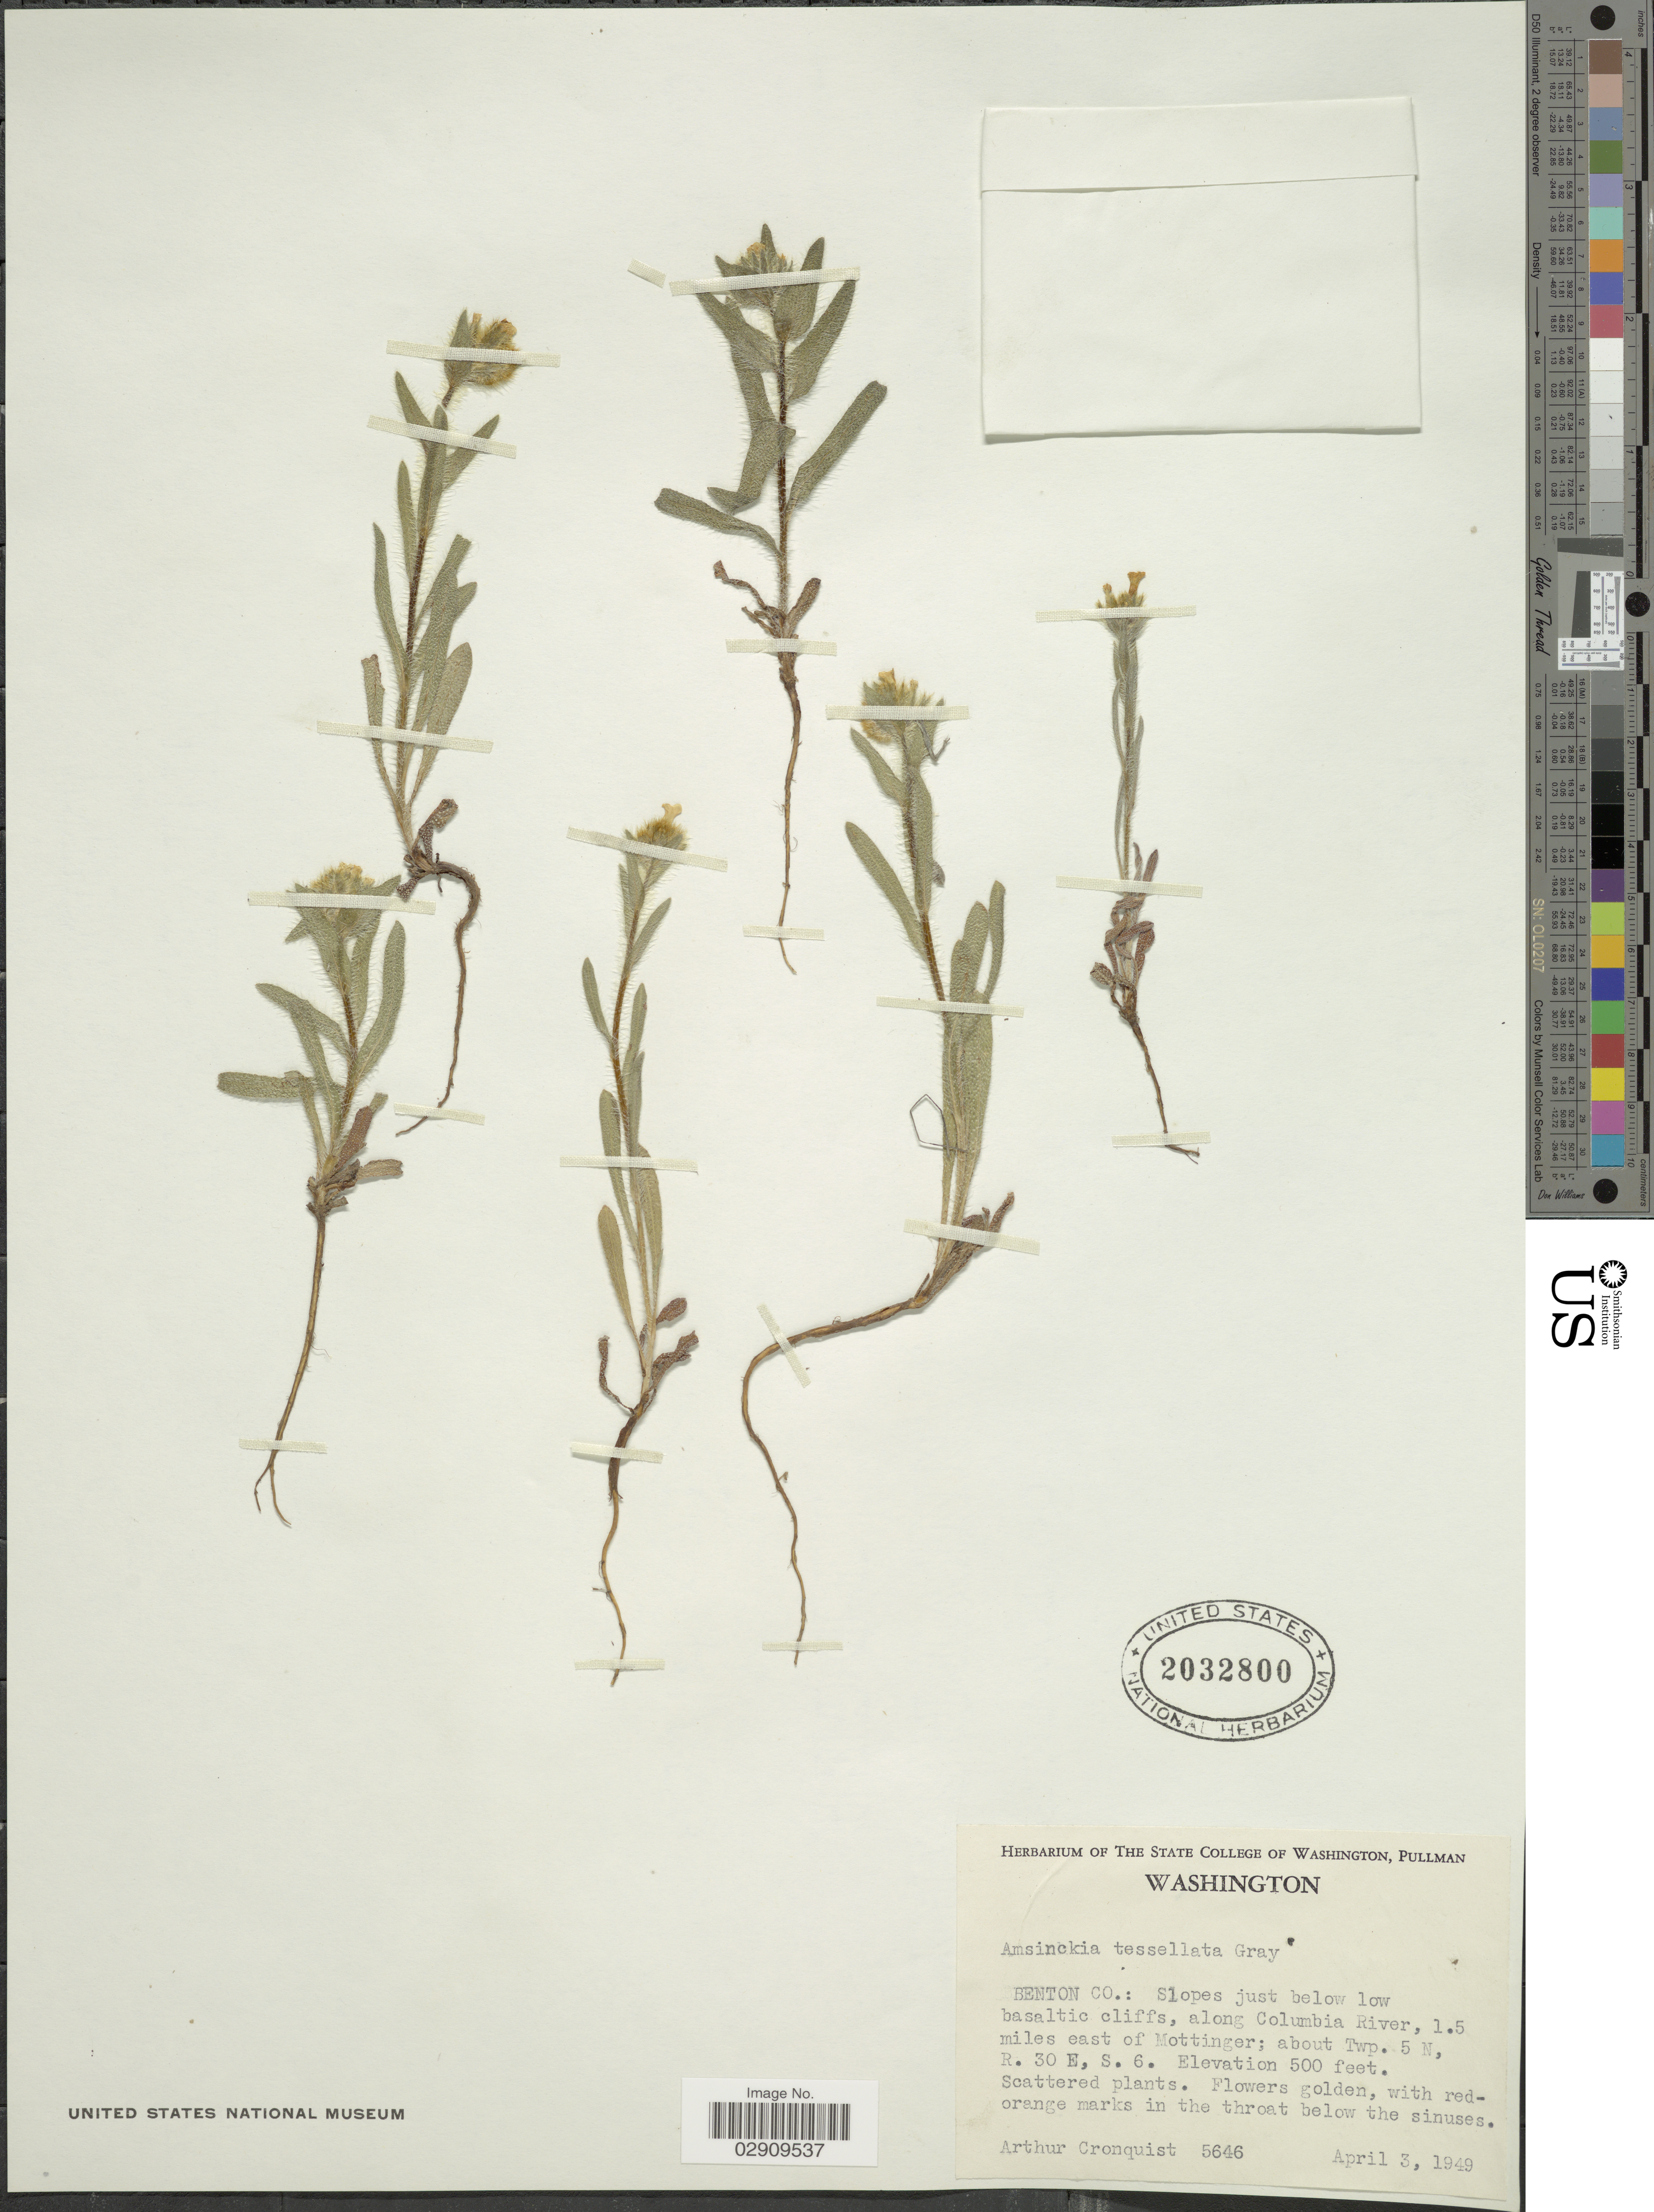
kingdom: Plantae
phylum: Tracheophyta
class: Magnoliopsida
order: Boraginales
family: Boraginaceae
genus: Amsinckia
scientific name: Amsinckia tessellata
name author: A. Gray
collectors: A. J. Cronquist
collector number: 5646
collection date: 1949-04-03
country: United States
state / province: Washington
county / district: Benton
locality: Benton Co.: Slopes just below low basaltic cliffs, along Columbia River, 1.5 miles east of Mottinger; about Twp. 5 N, R. 30 E, S. 6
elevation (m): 152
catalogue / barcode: US 2032800